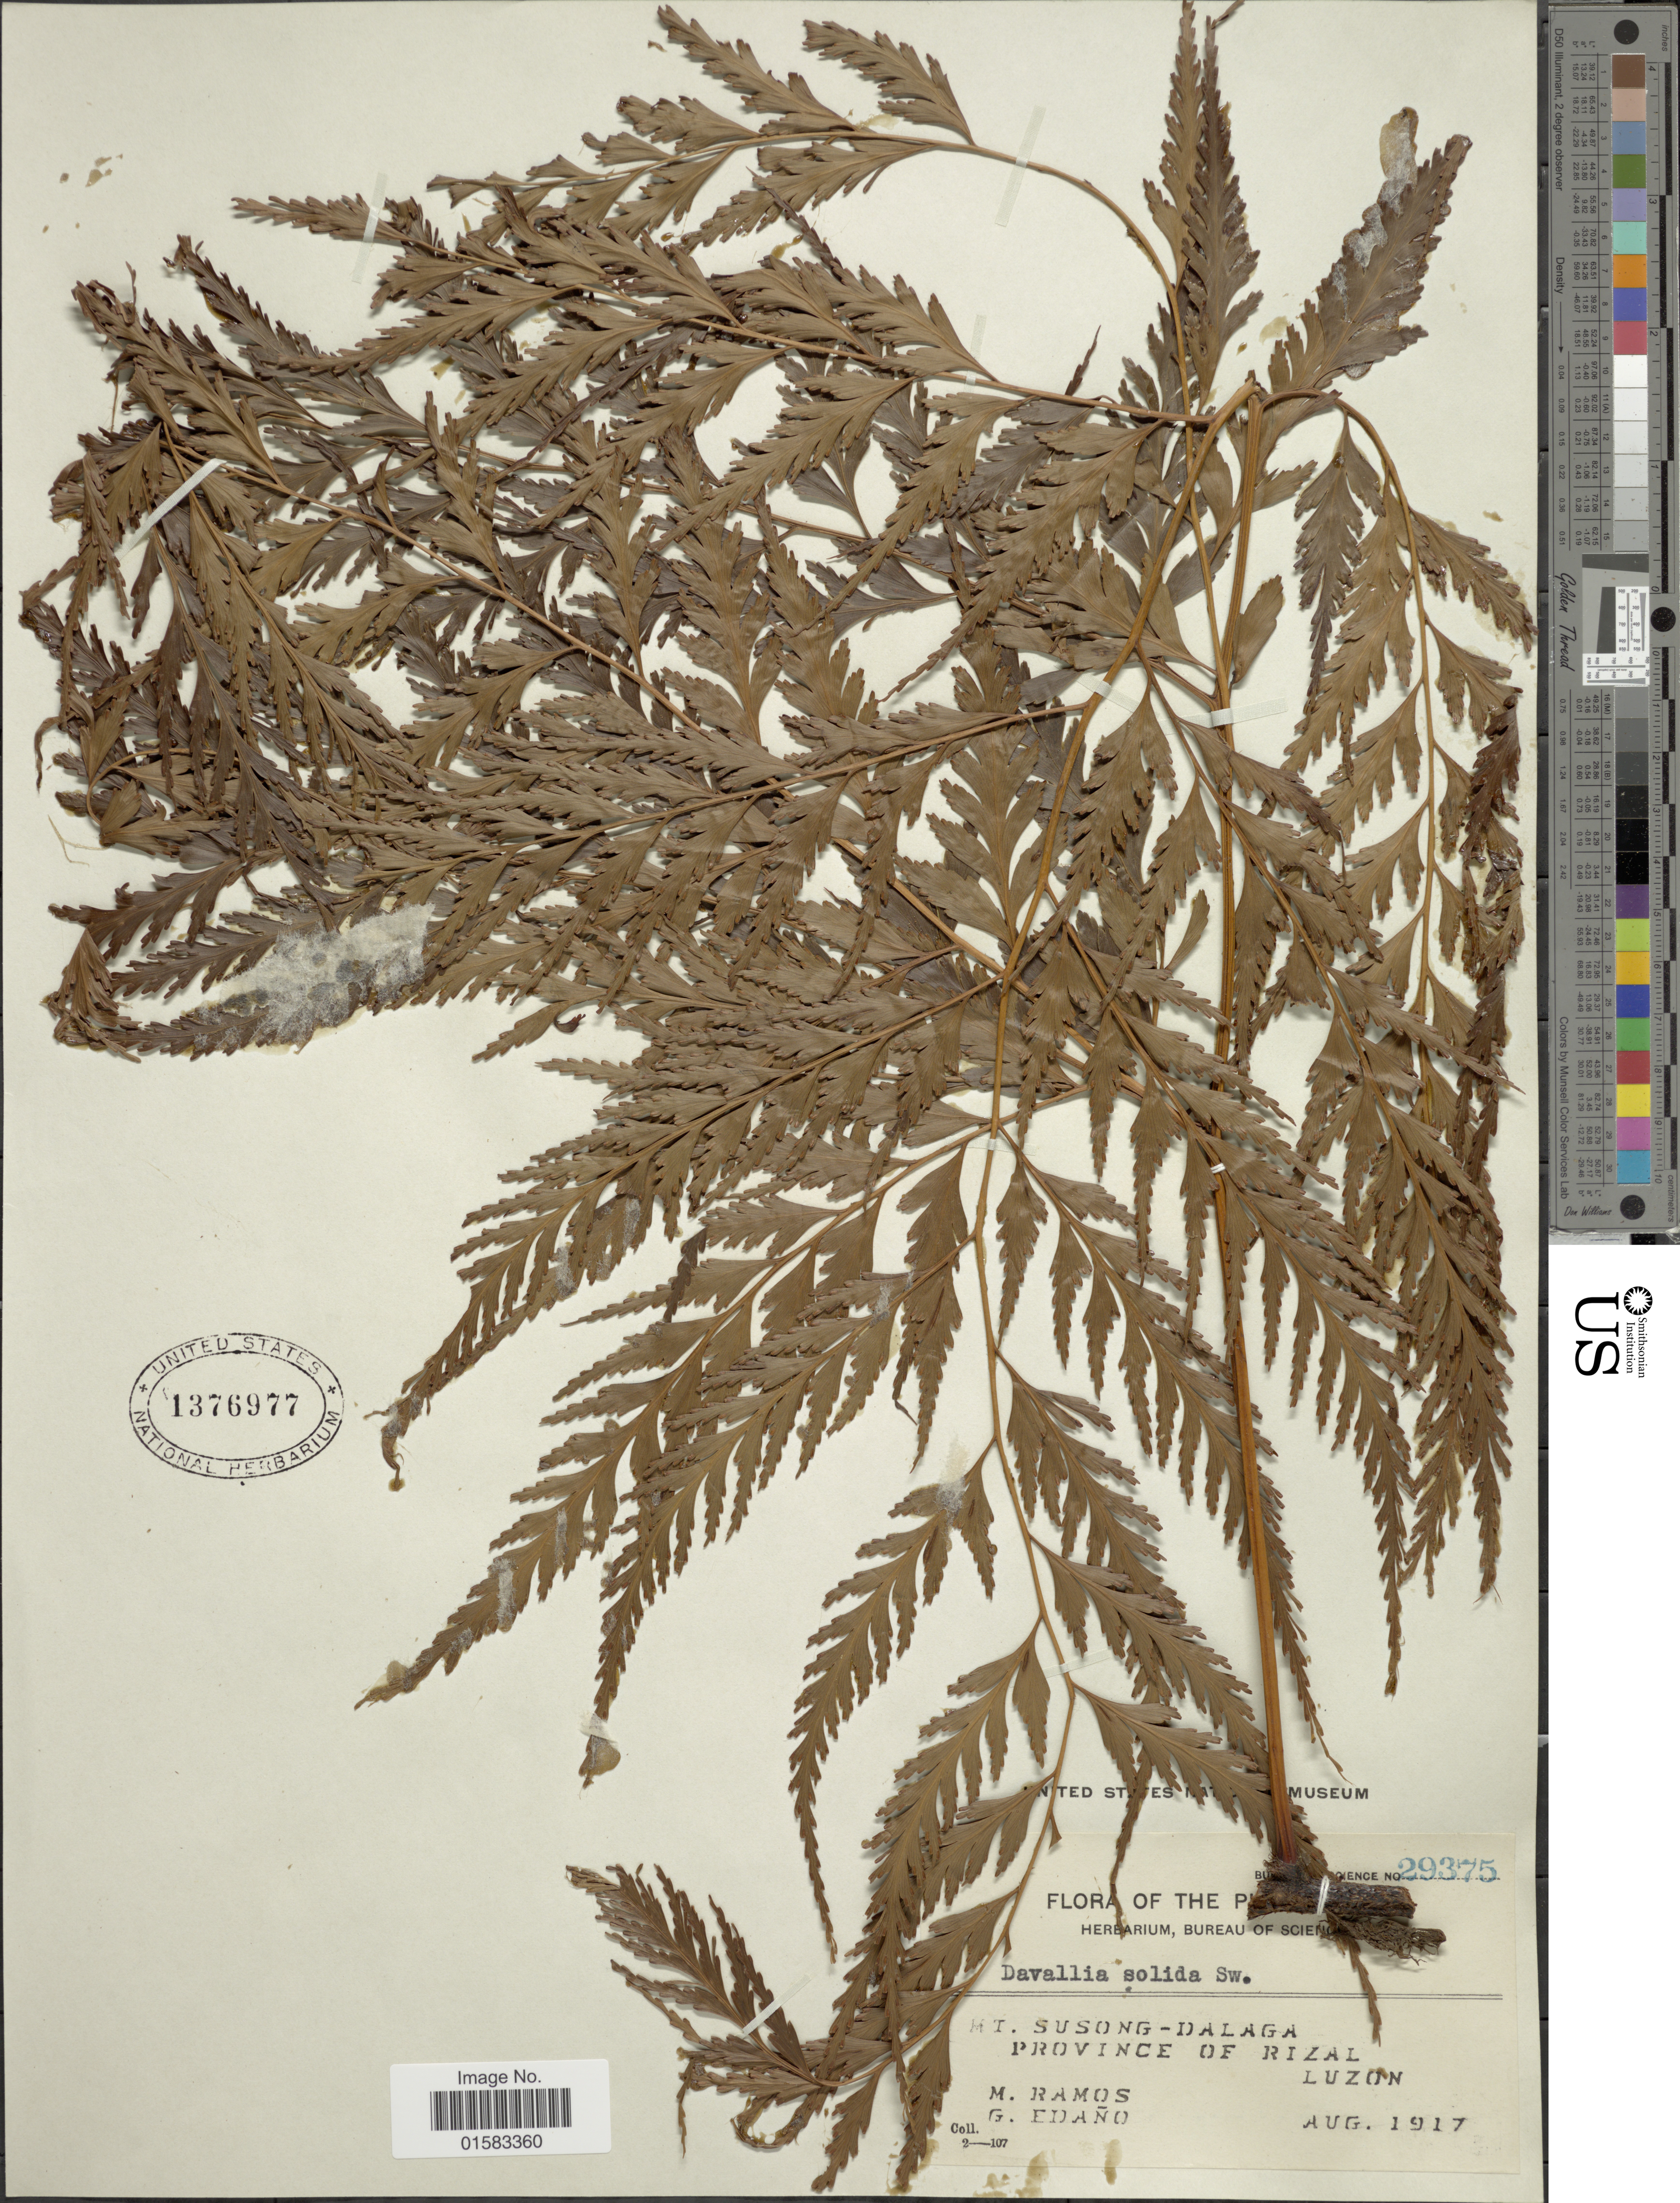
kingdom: Plantae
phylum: Tracheophyta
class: Polypodiopsida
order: Polypodiales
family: Davalliaceae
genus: Davallia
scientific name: Davallia solida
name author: (G. Forst.) Sw.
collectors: M. Ramos & G. Edaño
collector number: Bueau of Science 29375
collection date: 1917-08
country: Philippines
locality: Mt. Susoong-Dalaga, Province of Rizal, Luzon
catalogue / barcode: US 1376977